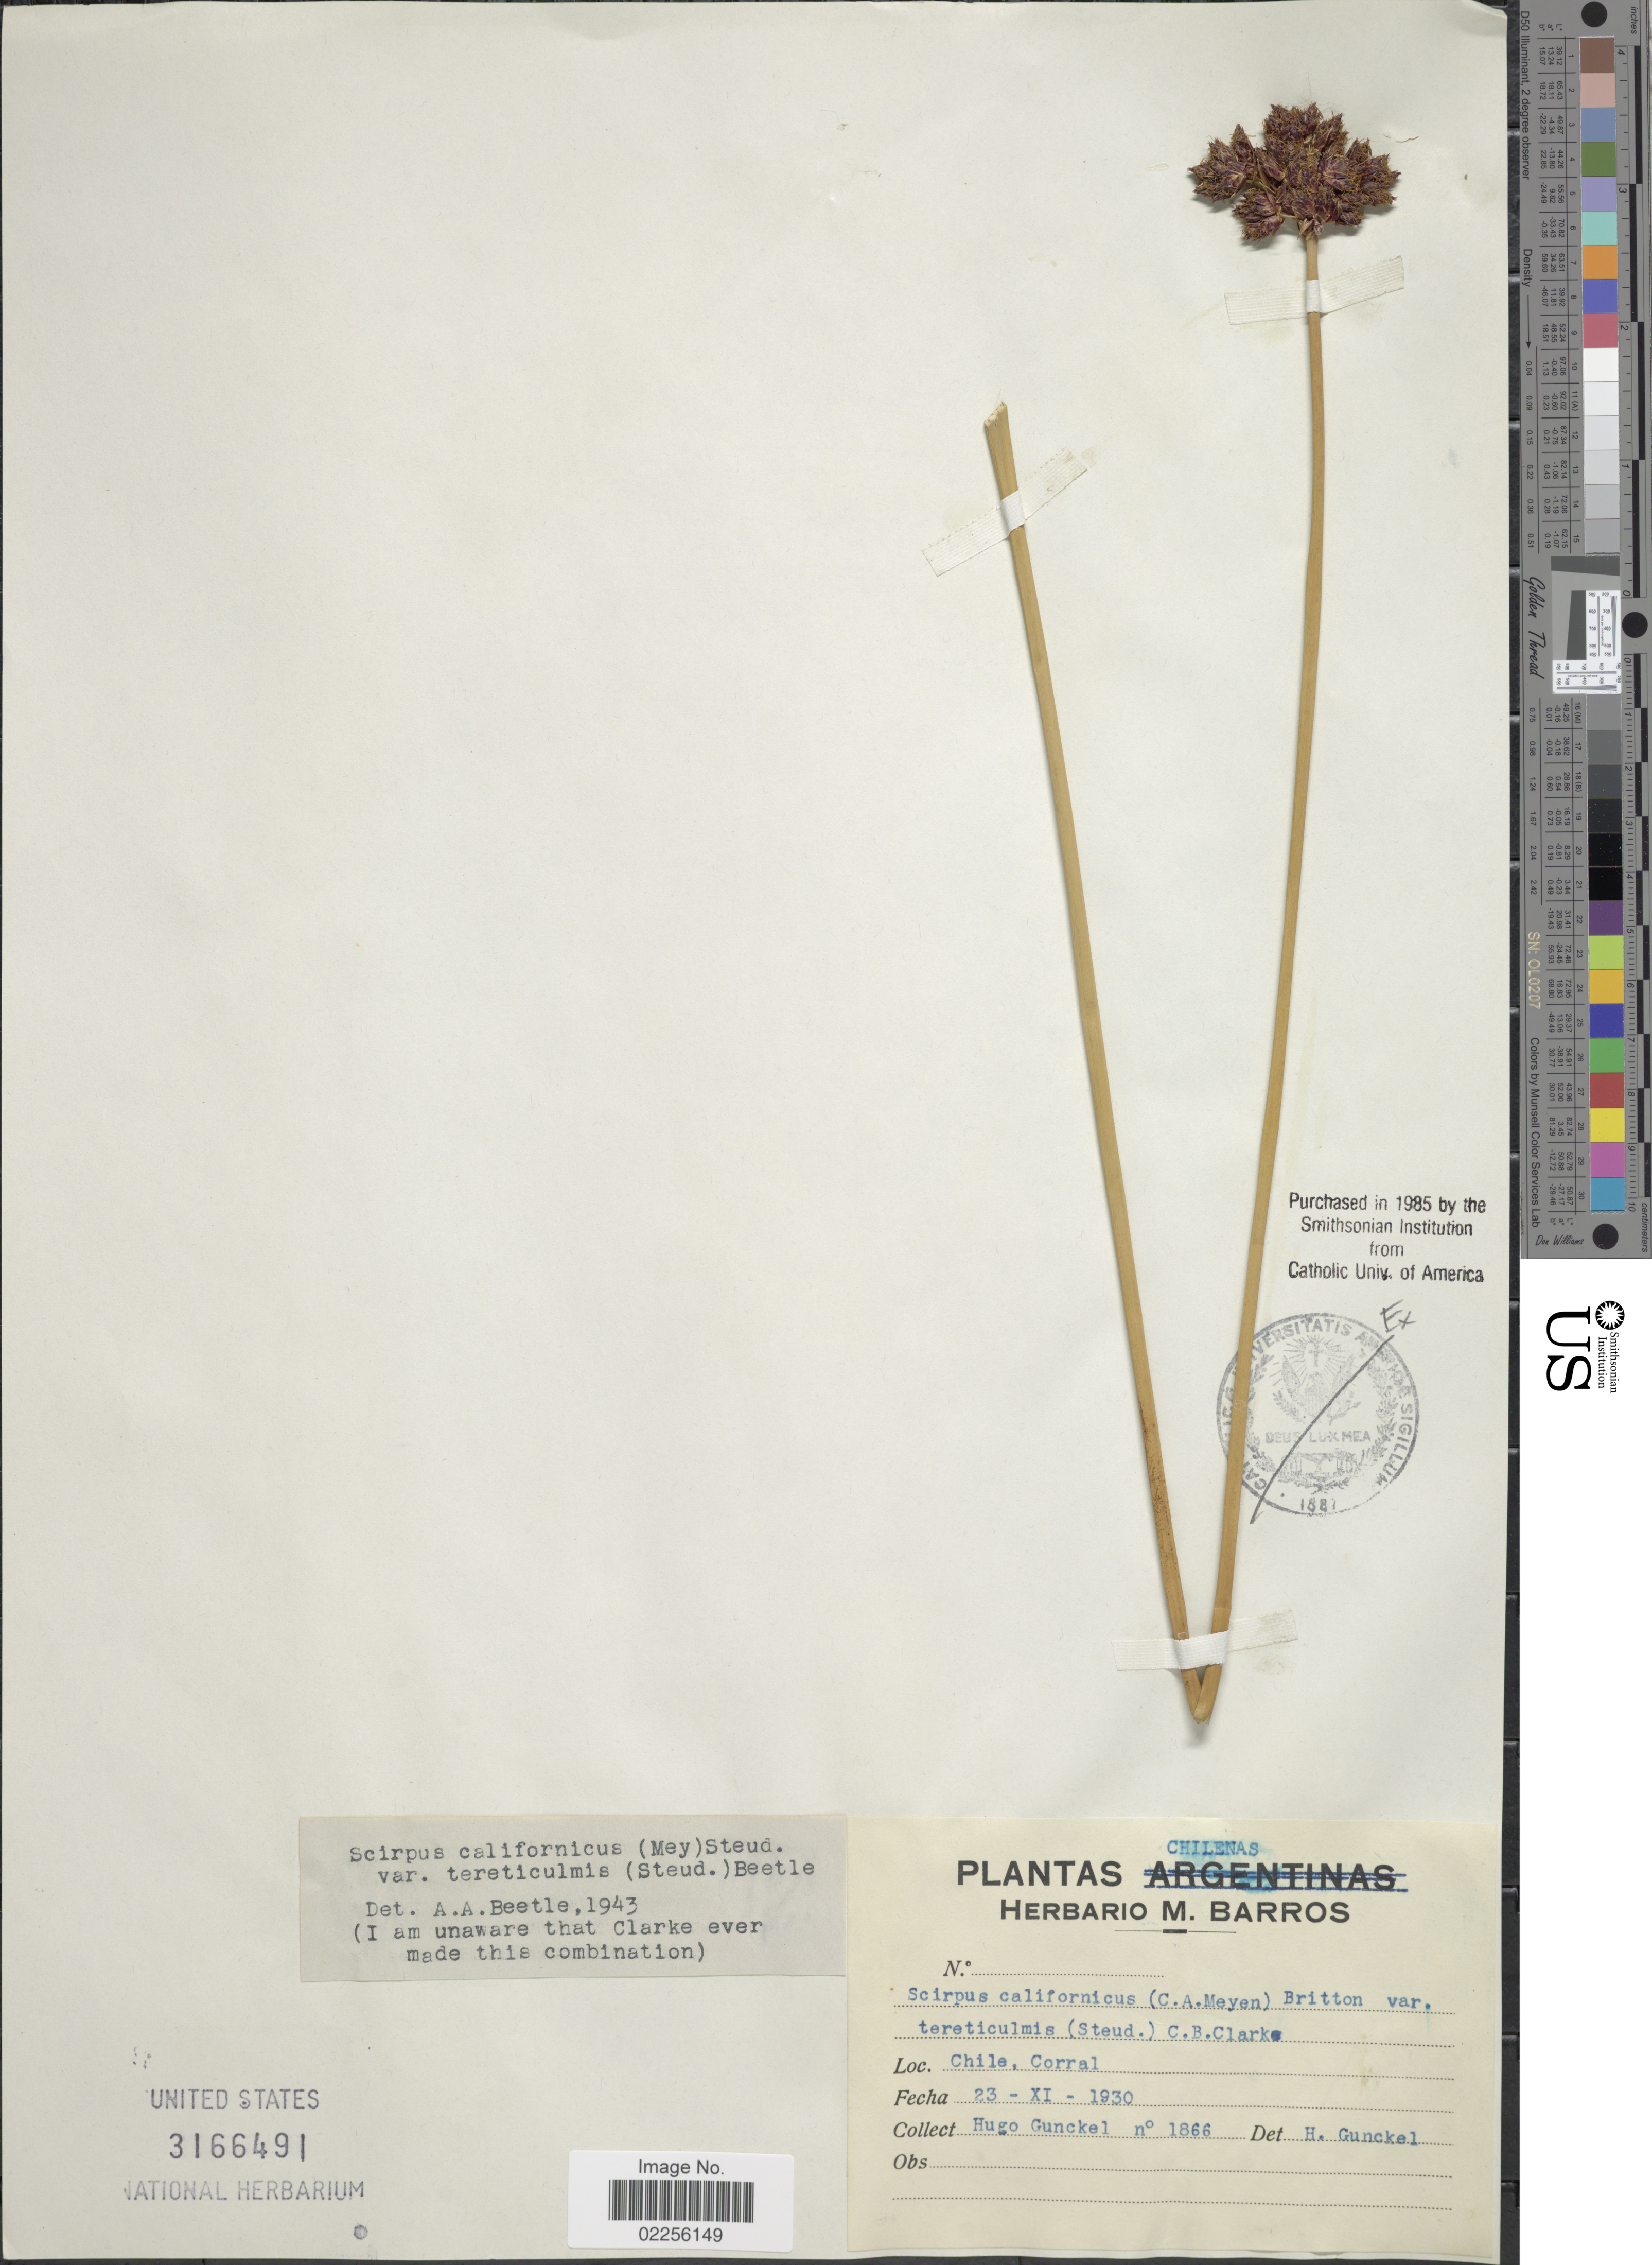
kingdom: Plantae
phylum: Tracheophyta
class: Liliopsida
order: Poales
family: Cyperaceae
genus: Schoenoplectus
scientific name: Schoenoplectus californicus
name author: (C.A. Mey.) Soják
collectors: H. Gunckel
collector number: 1866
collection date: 1930-11-23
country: Chile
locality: Corral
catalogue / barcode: US 3166491